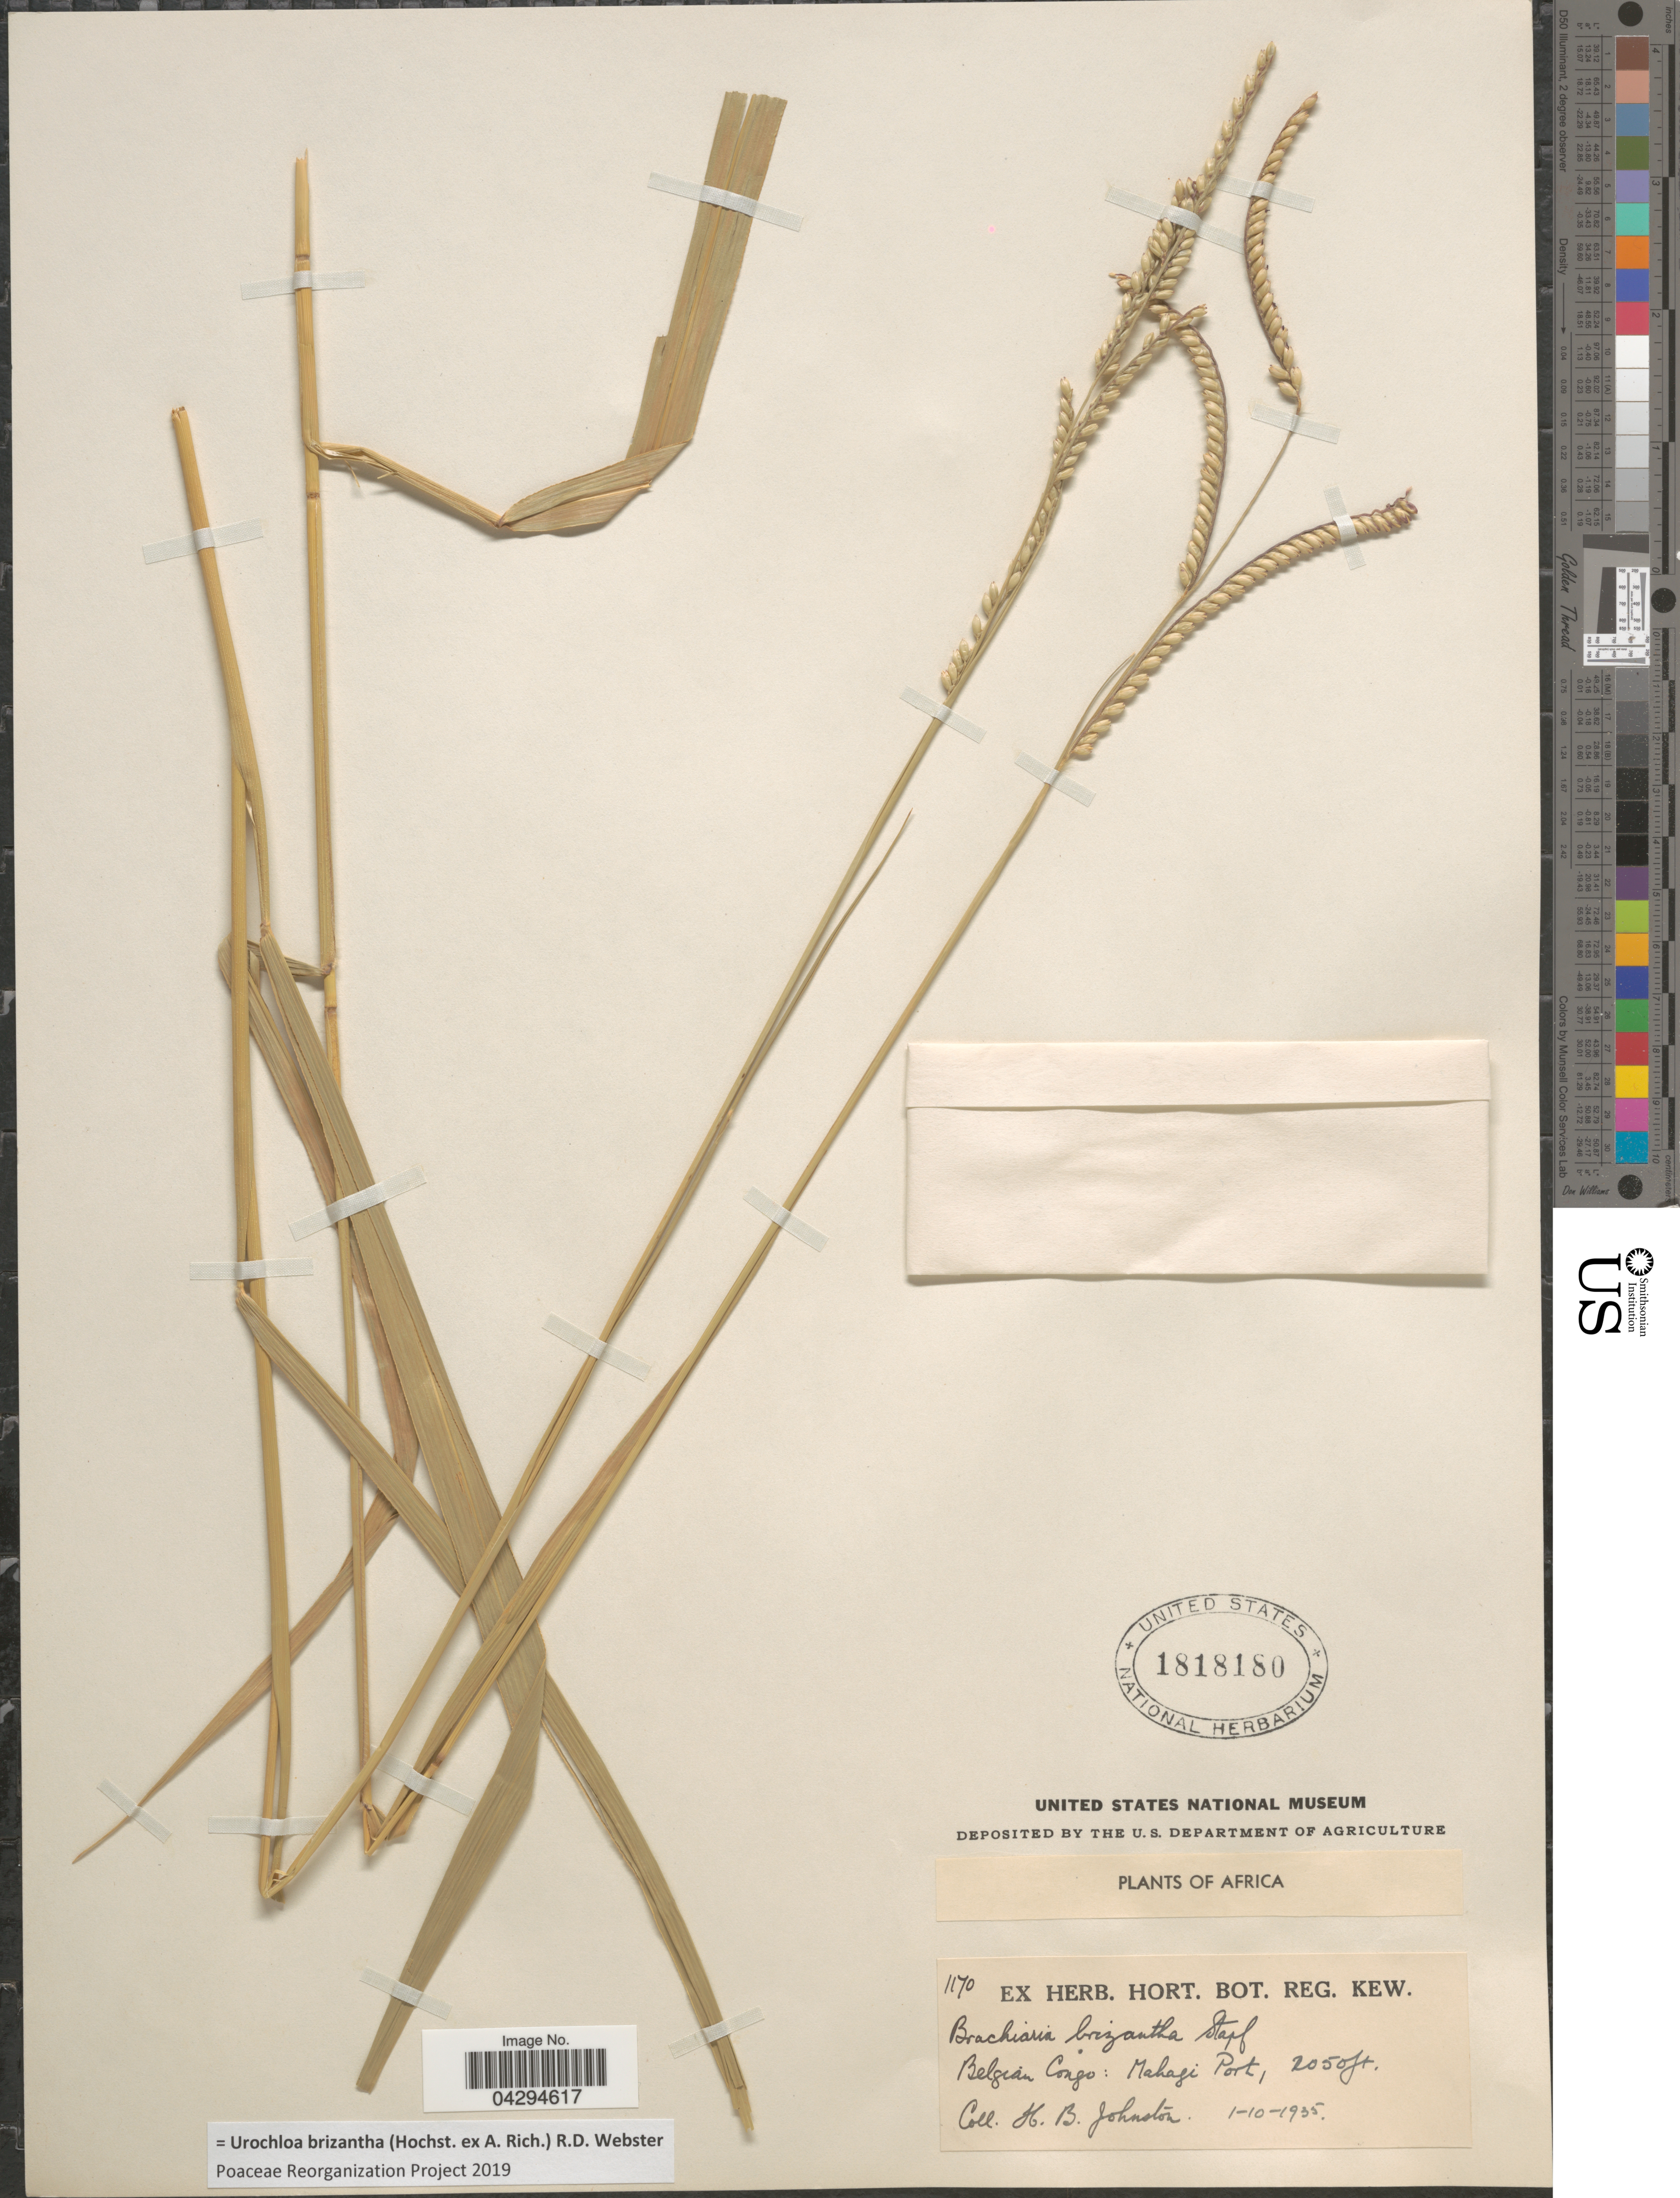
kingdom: Plantae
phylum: Tracheophyta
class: Liliopsida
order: Poales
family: Poaceae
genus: Urochloa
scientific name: Urochloa brizantha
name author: (Hochst. ex A. Rich.) R.D. Webster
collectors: H. B. Johnston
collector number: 1170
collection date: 1935-10-01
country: Congo, Democratic Republic of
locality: Belgian Congo: Mahagi Port.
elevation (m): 625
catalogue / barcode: US 1818180